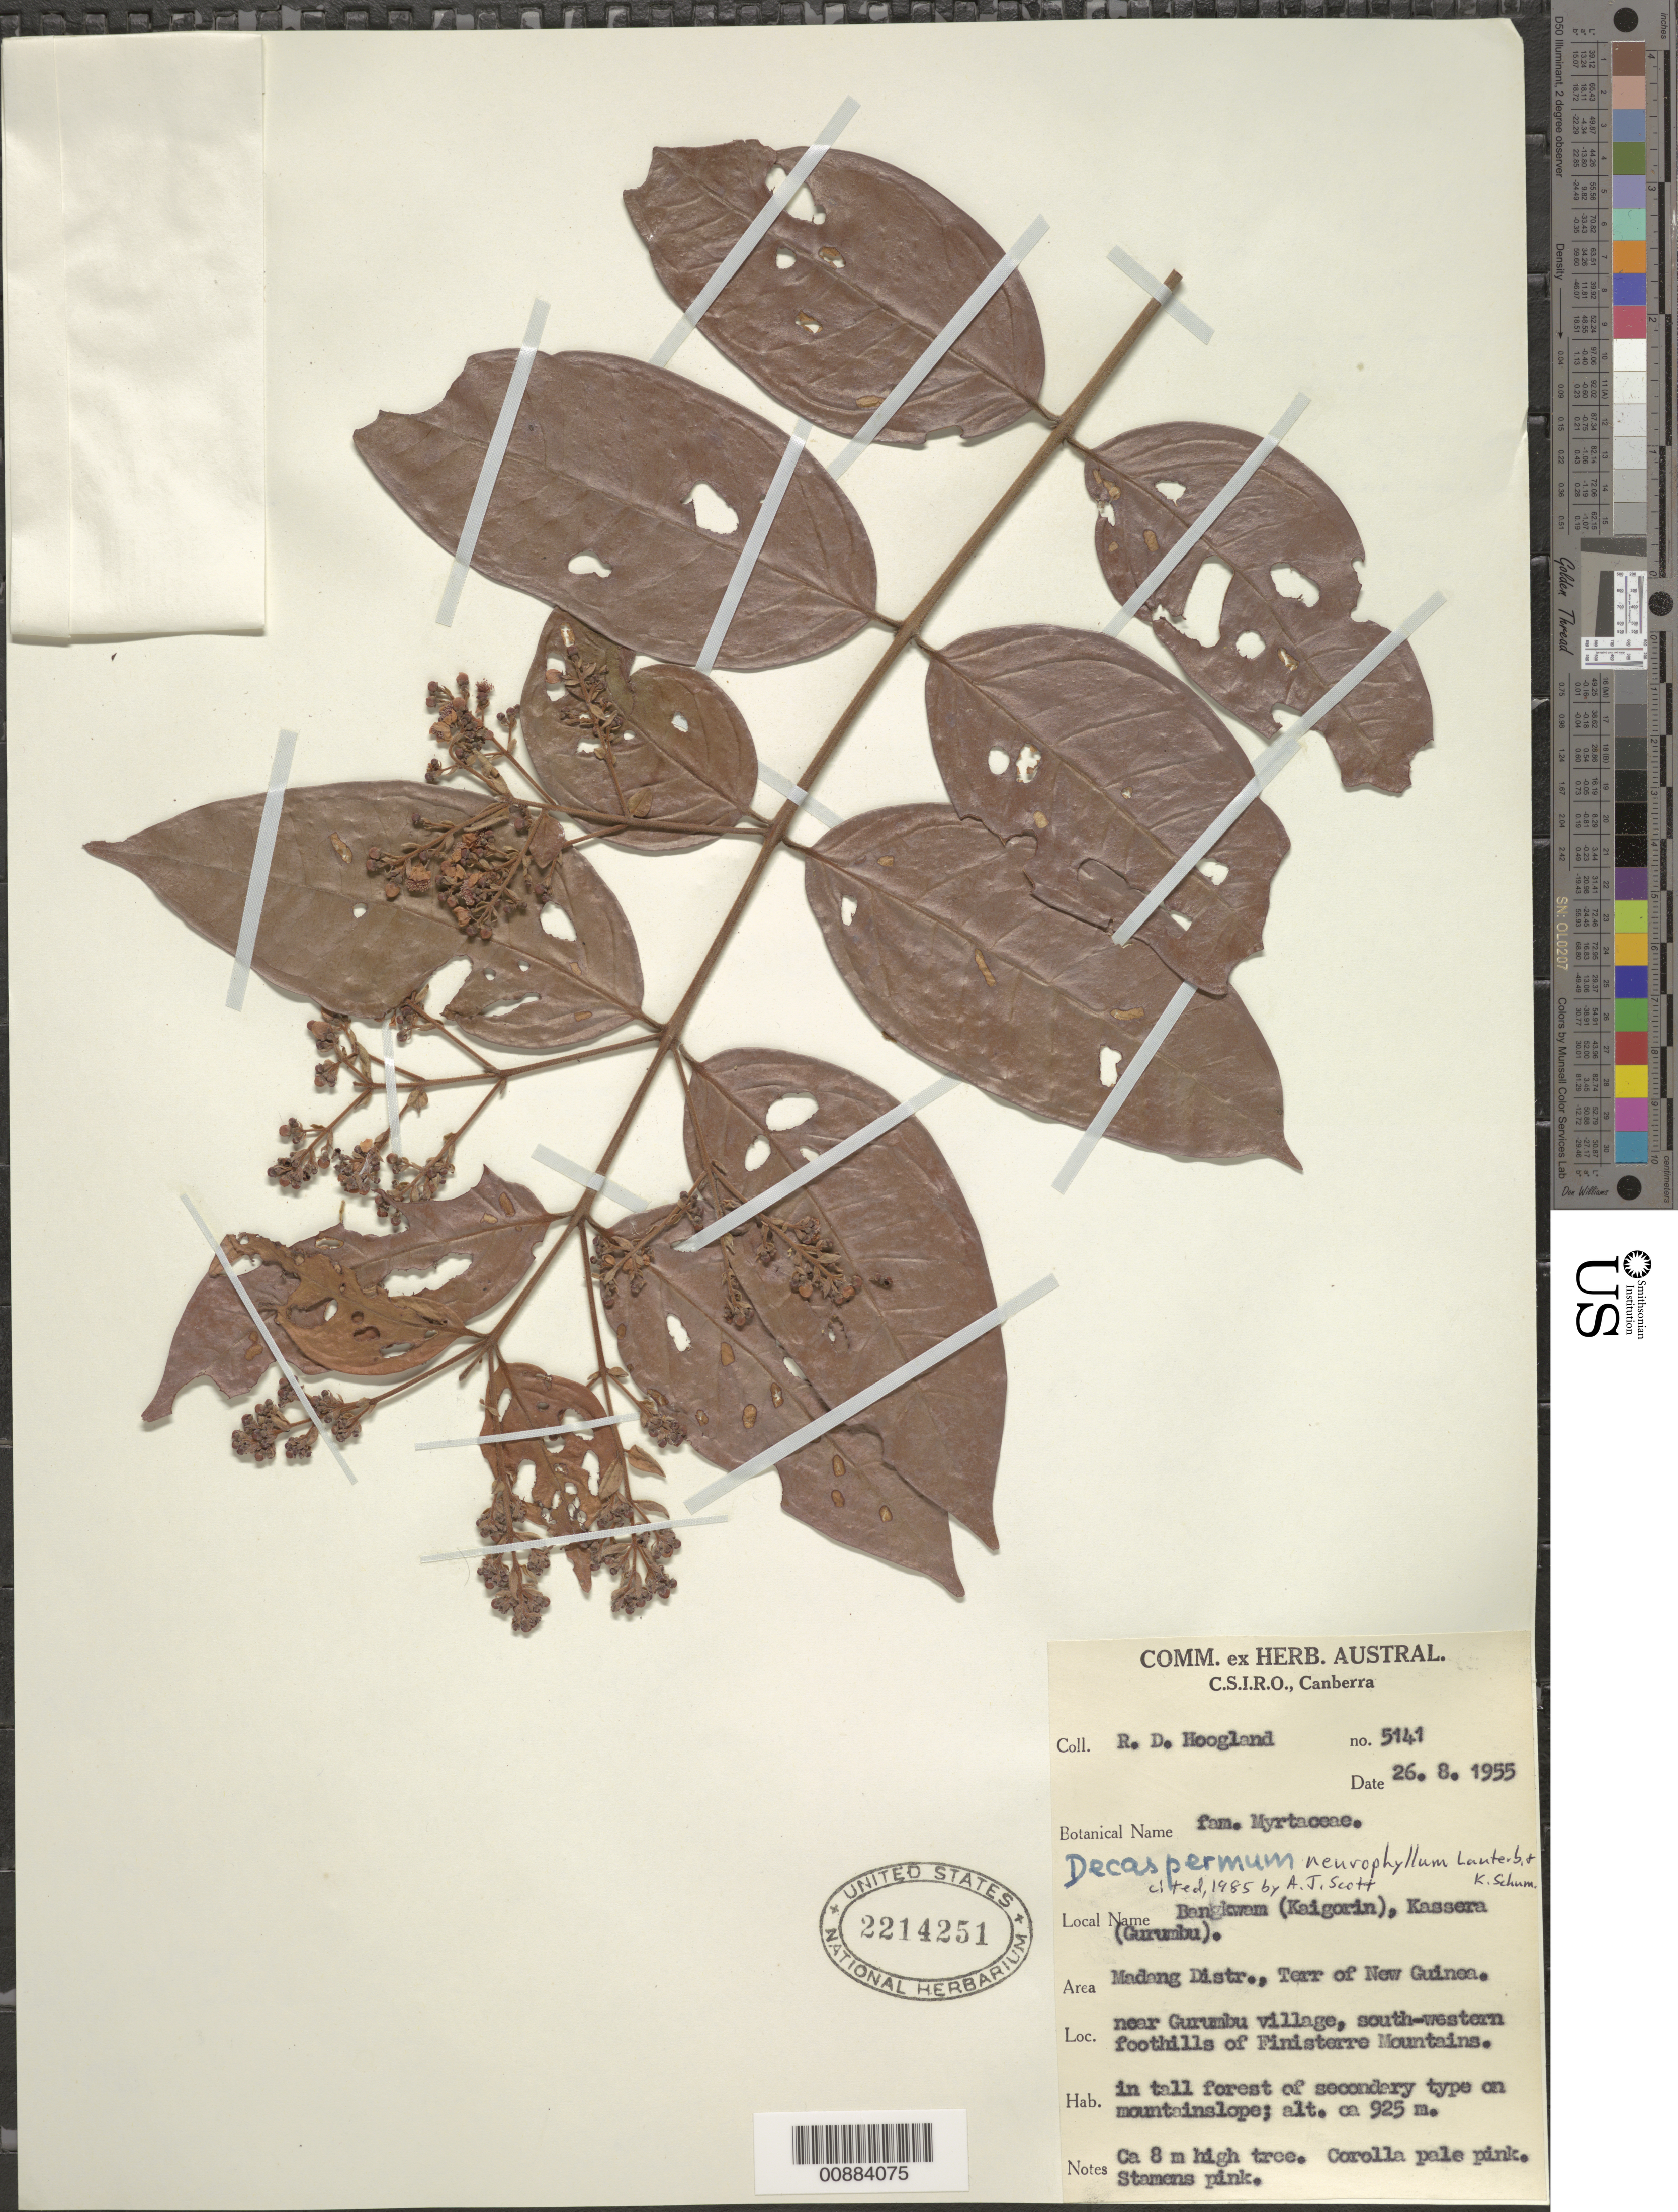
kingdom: Plantae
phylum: Tracheophyta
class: Magnoliopsida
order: Myrtales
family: Myrtaceae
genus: Decaspermum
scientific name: Decaspermum neurophyllum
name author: K. Schum. & Lauterb.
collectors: R. D. Hoogland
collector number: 5141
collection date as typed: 26 Aug 1955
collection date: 1955-08-26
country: Papua New Guinea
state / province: Madang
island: New Guinea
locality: near Gurumbu village, south-western foothills of Finisterre Mountains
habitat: in tall forest of secondary tye on mountain slope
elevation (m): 925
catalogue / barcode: US 2214251